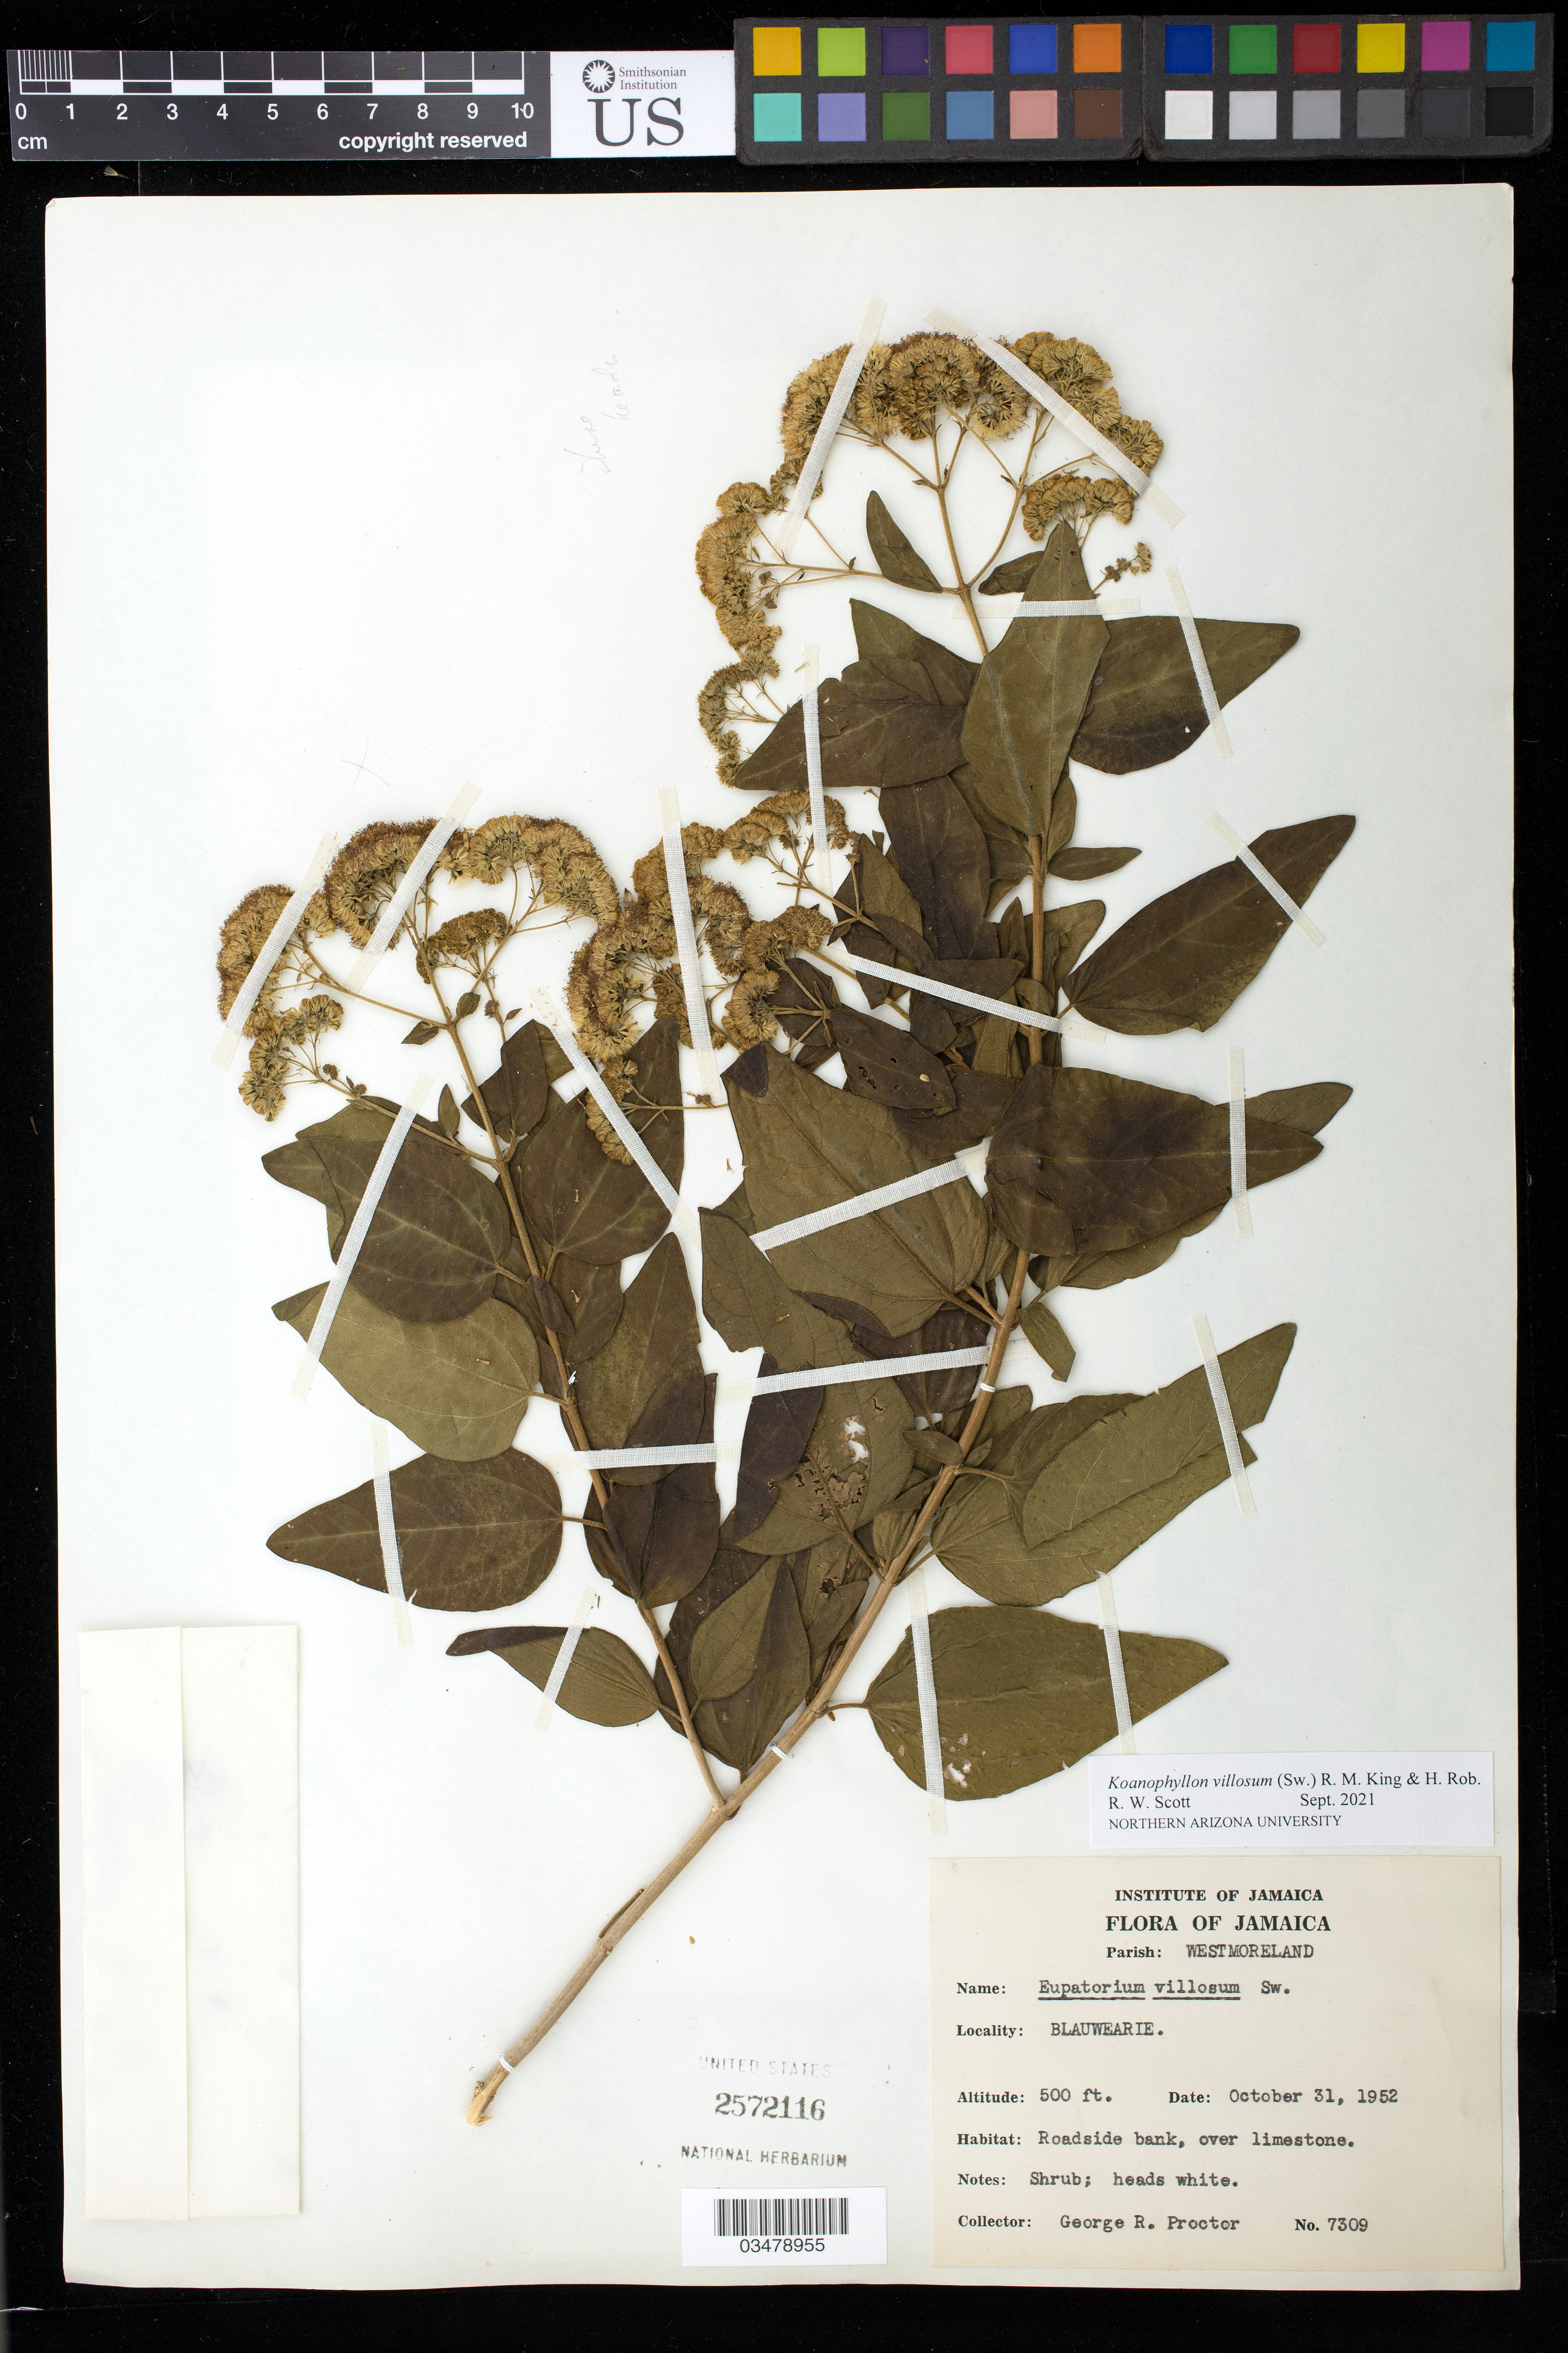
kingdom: Plantae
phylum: Tracheophyta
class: Magnoliopsida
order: Asterales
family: Asteraceae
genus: Koanophyllon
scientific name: Koanophyllon villosum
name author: (Sw.) R.M. King & H. Rob.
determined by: Scott, R. W.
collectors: G. R. Proctor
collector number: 7309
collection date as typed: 31 Oct 1952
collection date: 1952-10-31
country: Jamaica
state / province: Westmoreland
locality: Blauwearie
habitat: Roadside bank, over limestone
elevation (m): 500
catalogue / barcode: US 2572116